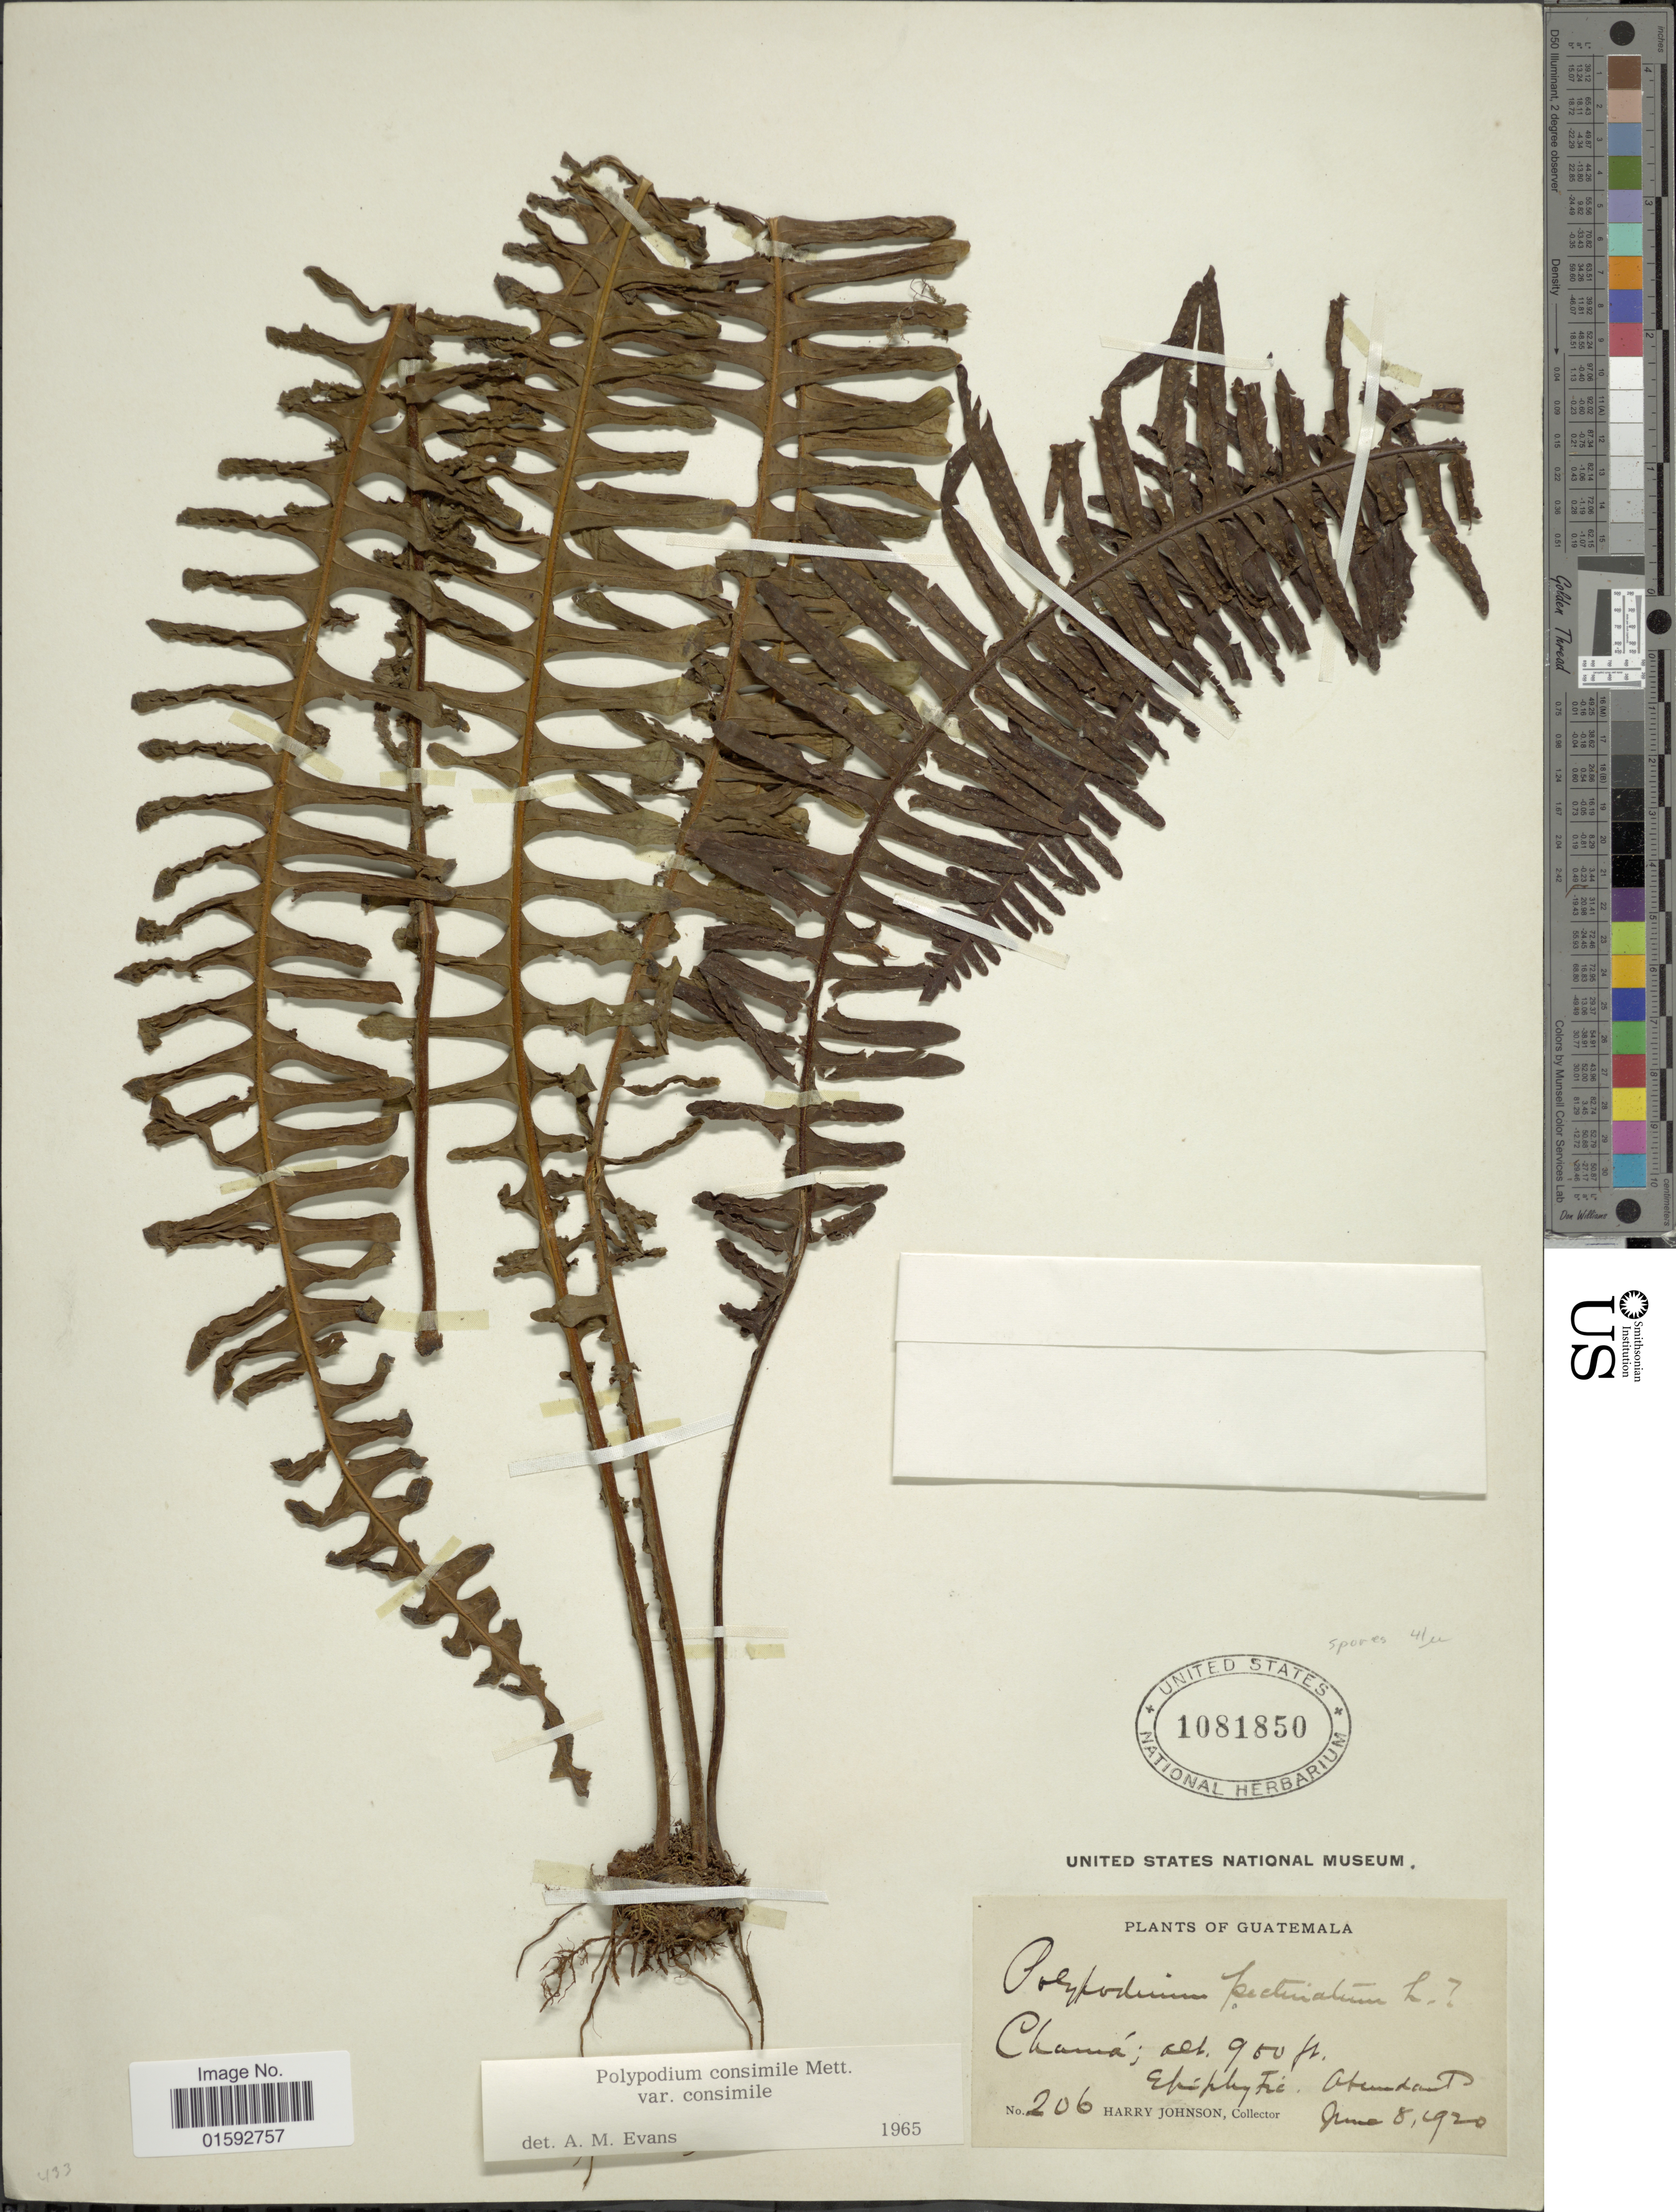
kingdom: Plantae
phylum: Tracheophyta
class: Polypodiopsida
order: Polypodiales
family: Polypodiaceae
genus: Pecluma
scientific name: Pecluma consimilis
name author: (Mett.) M.G. Price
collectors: H. Johnson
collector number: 206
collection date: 1920-06-08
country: Guatemala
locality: Chamá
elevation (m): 274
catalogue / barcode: US 1081850